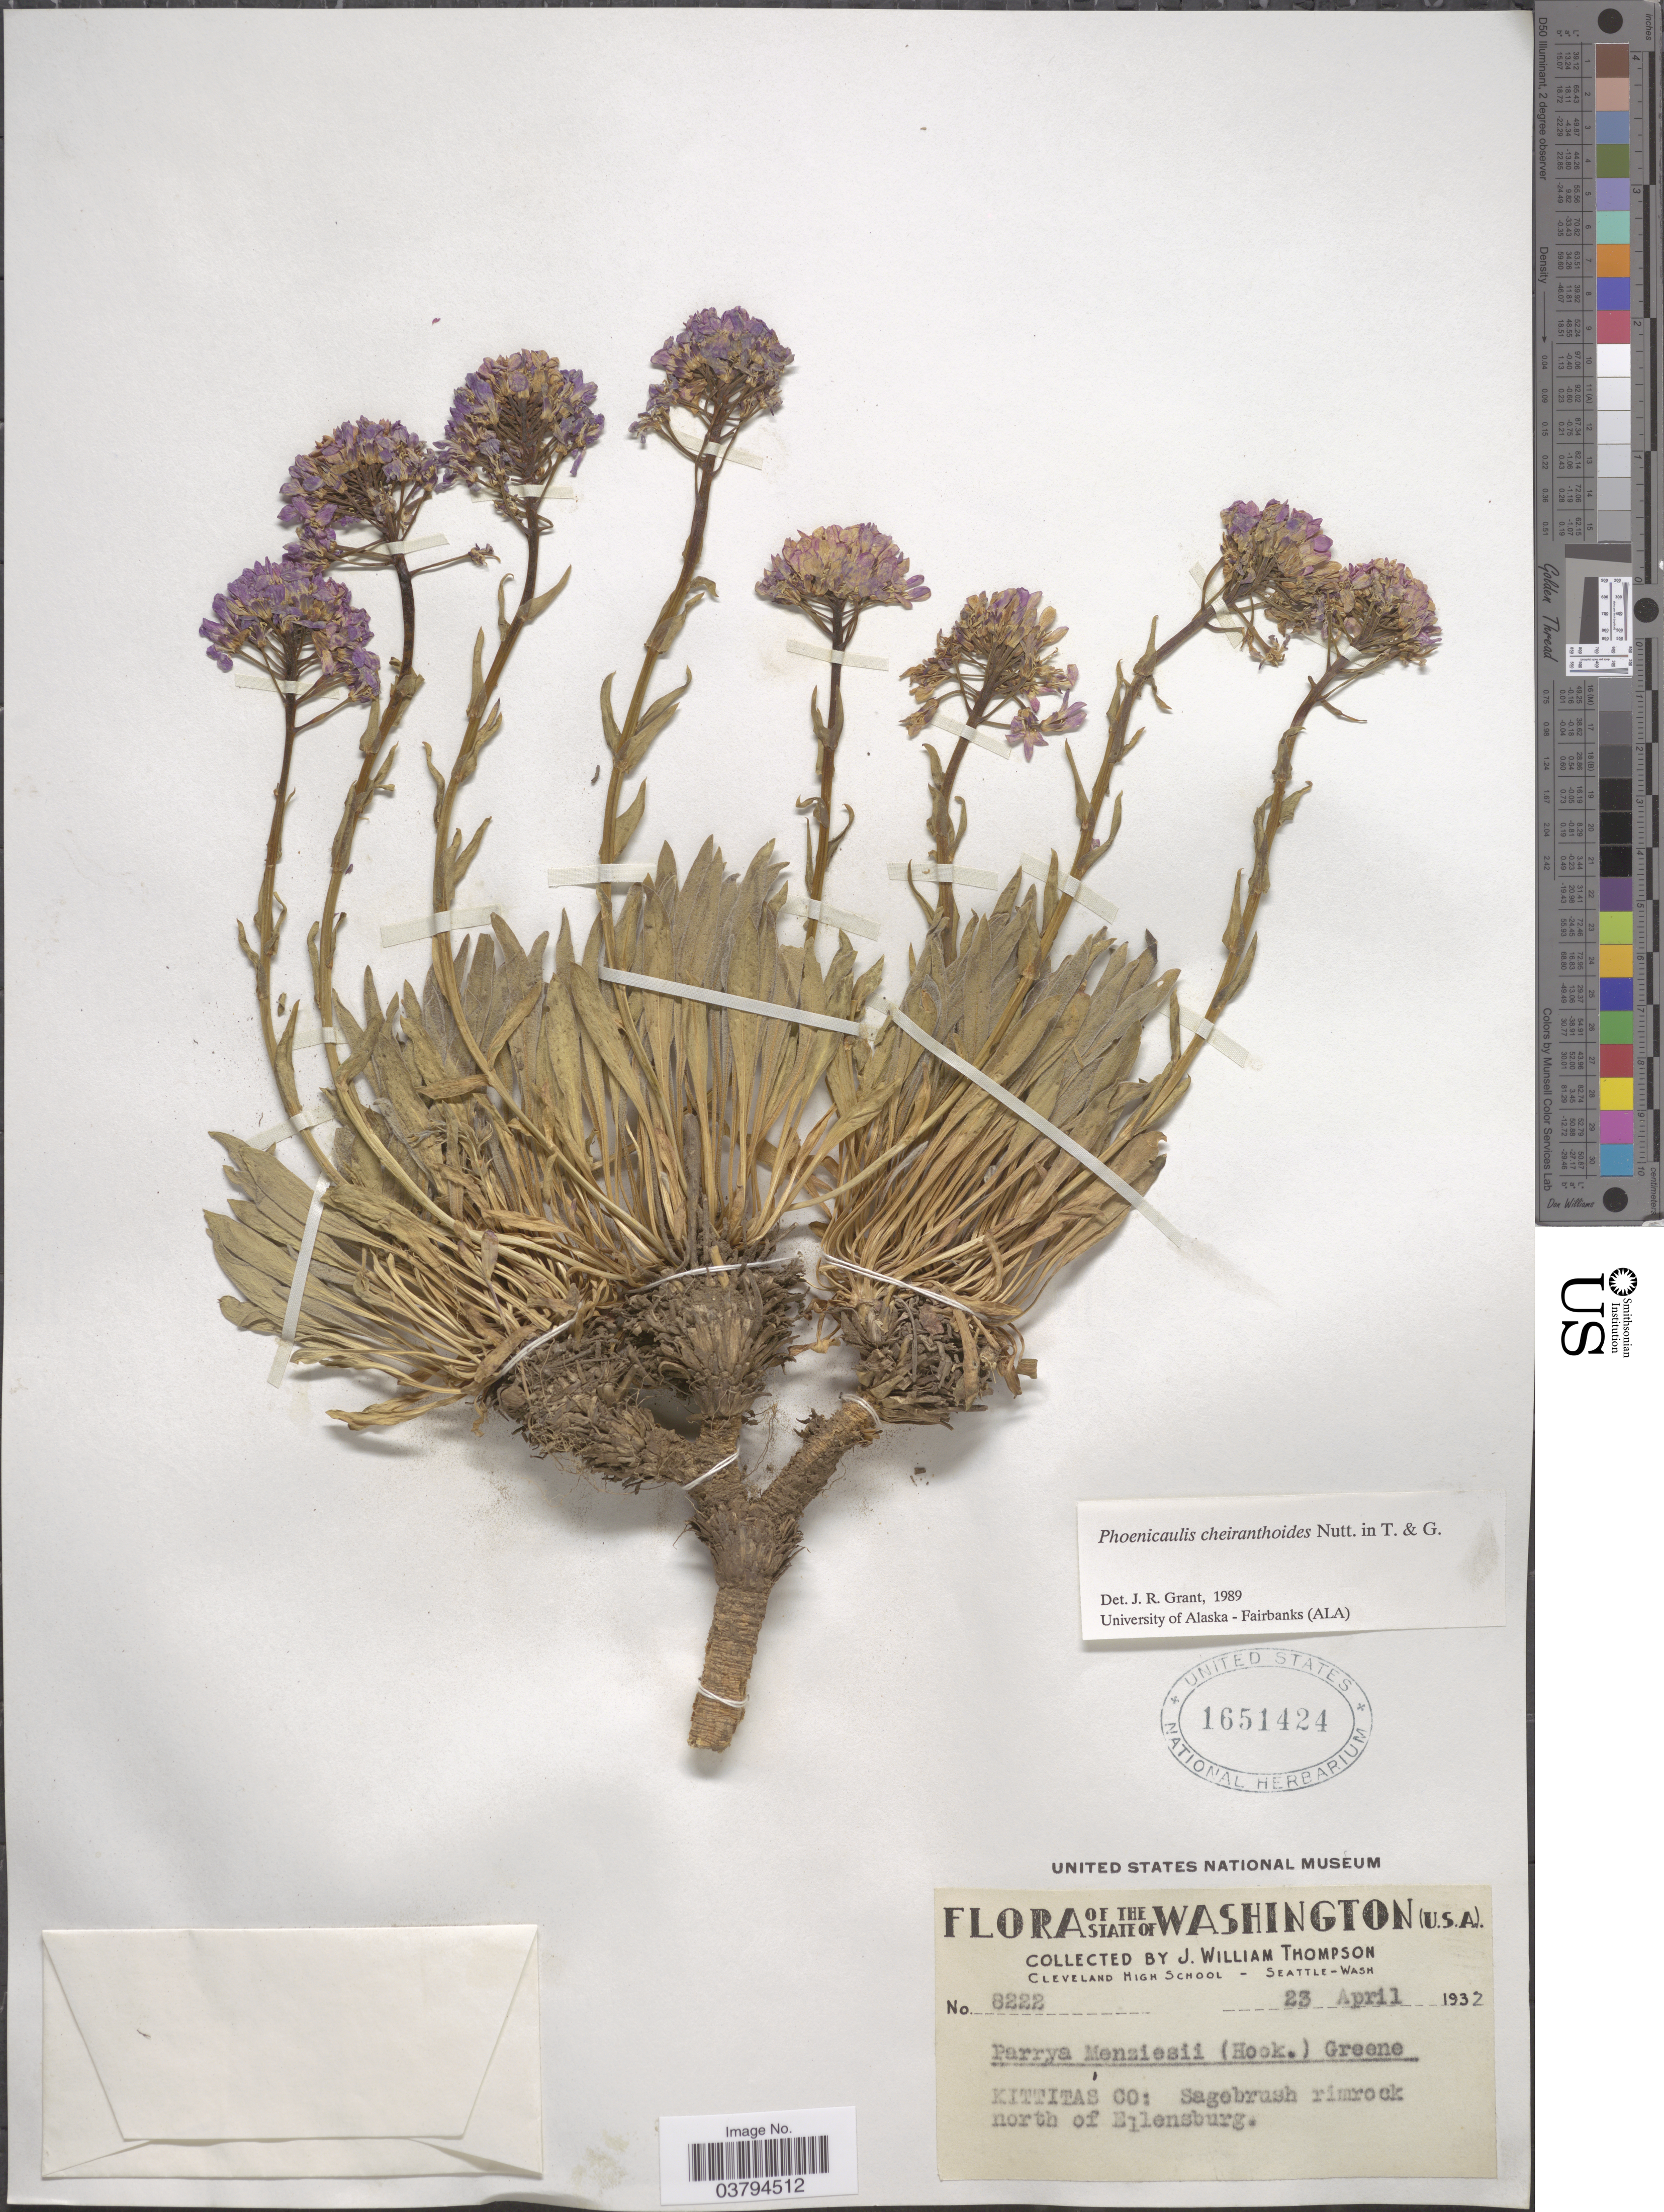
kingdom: Plantae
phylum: Tracheophyta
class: Magnoliopsida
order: Brassicales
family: Brassicaceae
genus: Phoenicaulis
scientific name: Phoenicaulis cheiranthoides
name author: Nutt.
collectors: J. W. Thompson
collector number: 8222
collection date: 1932-04-23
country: United States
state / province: Washington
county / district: Kittitas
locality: Kittitas Co: Sagebrush rimrock north of Ellensburg.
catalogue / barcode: US 1651424